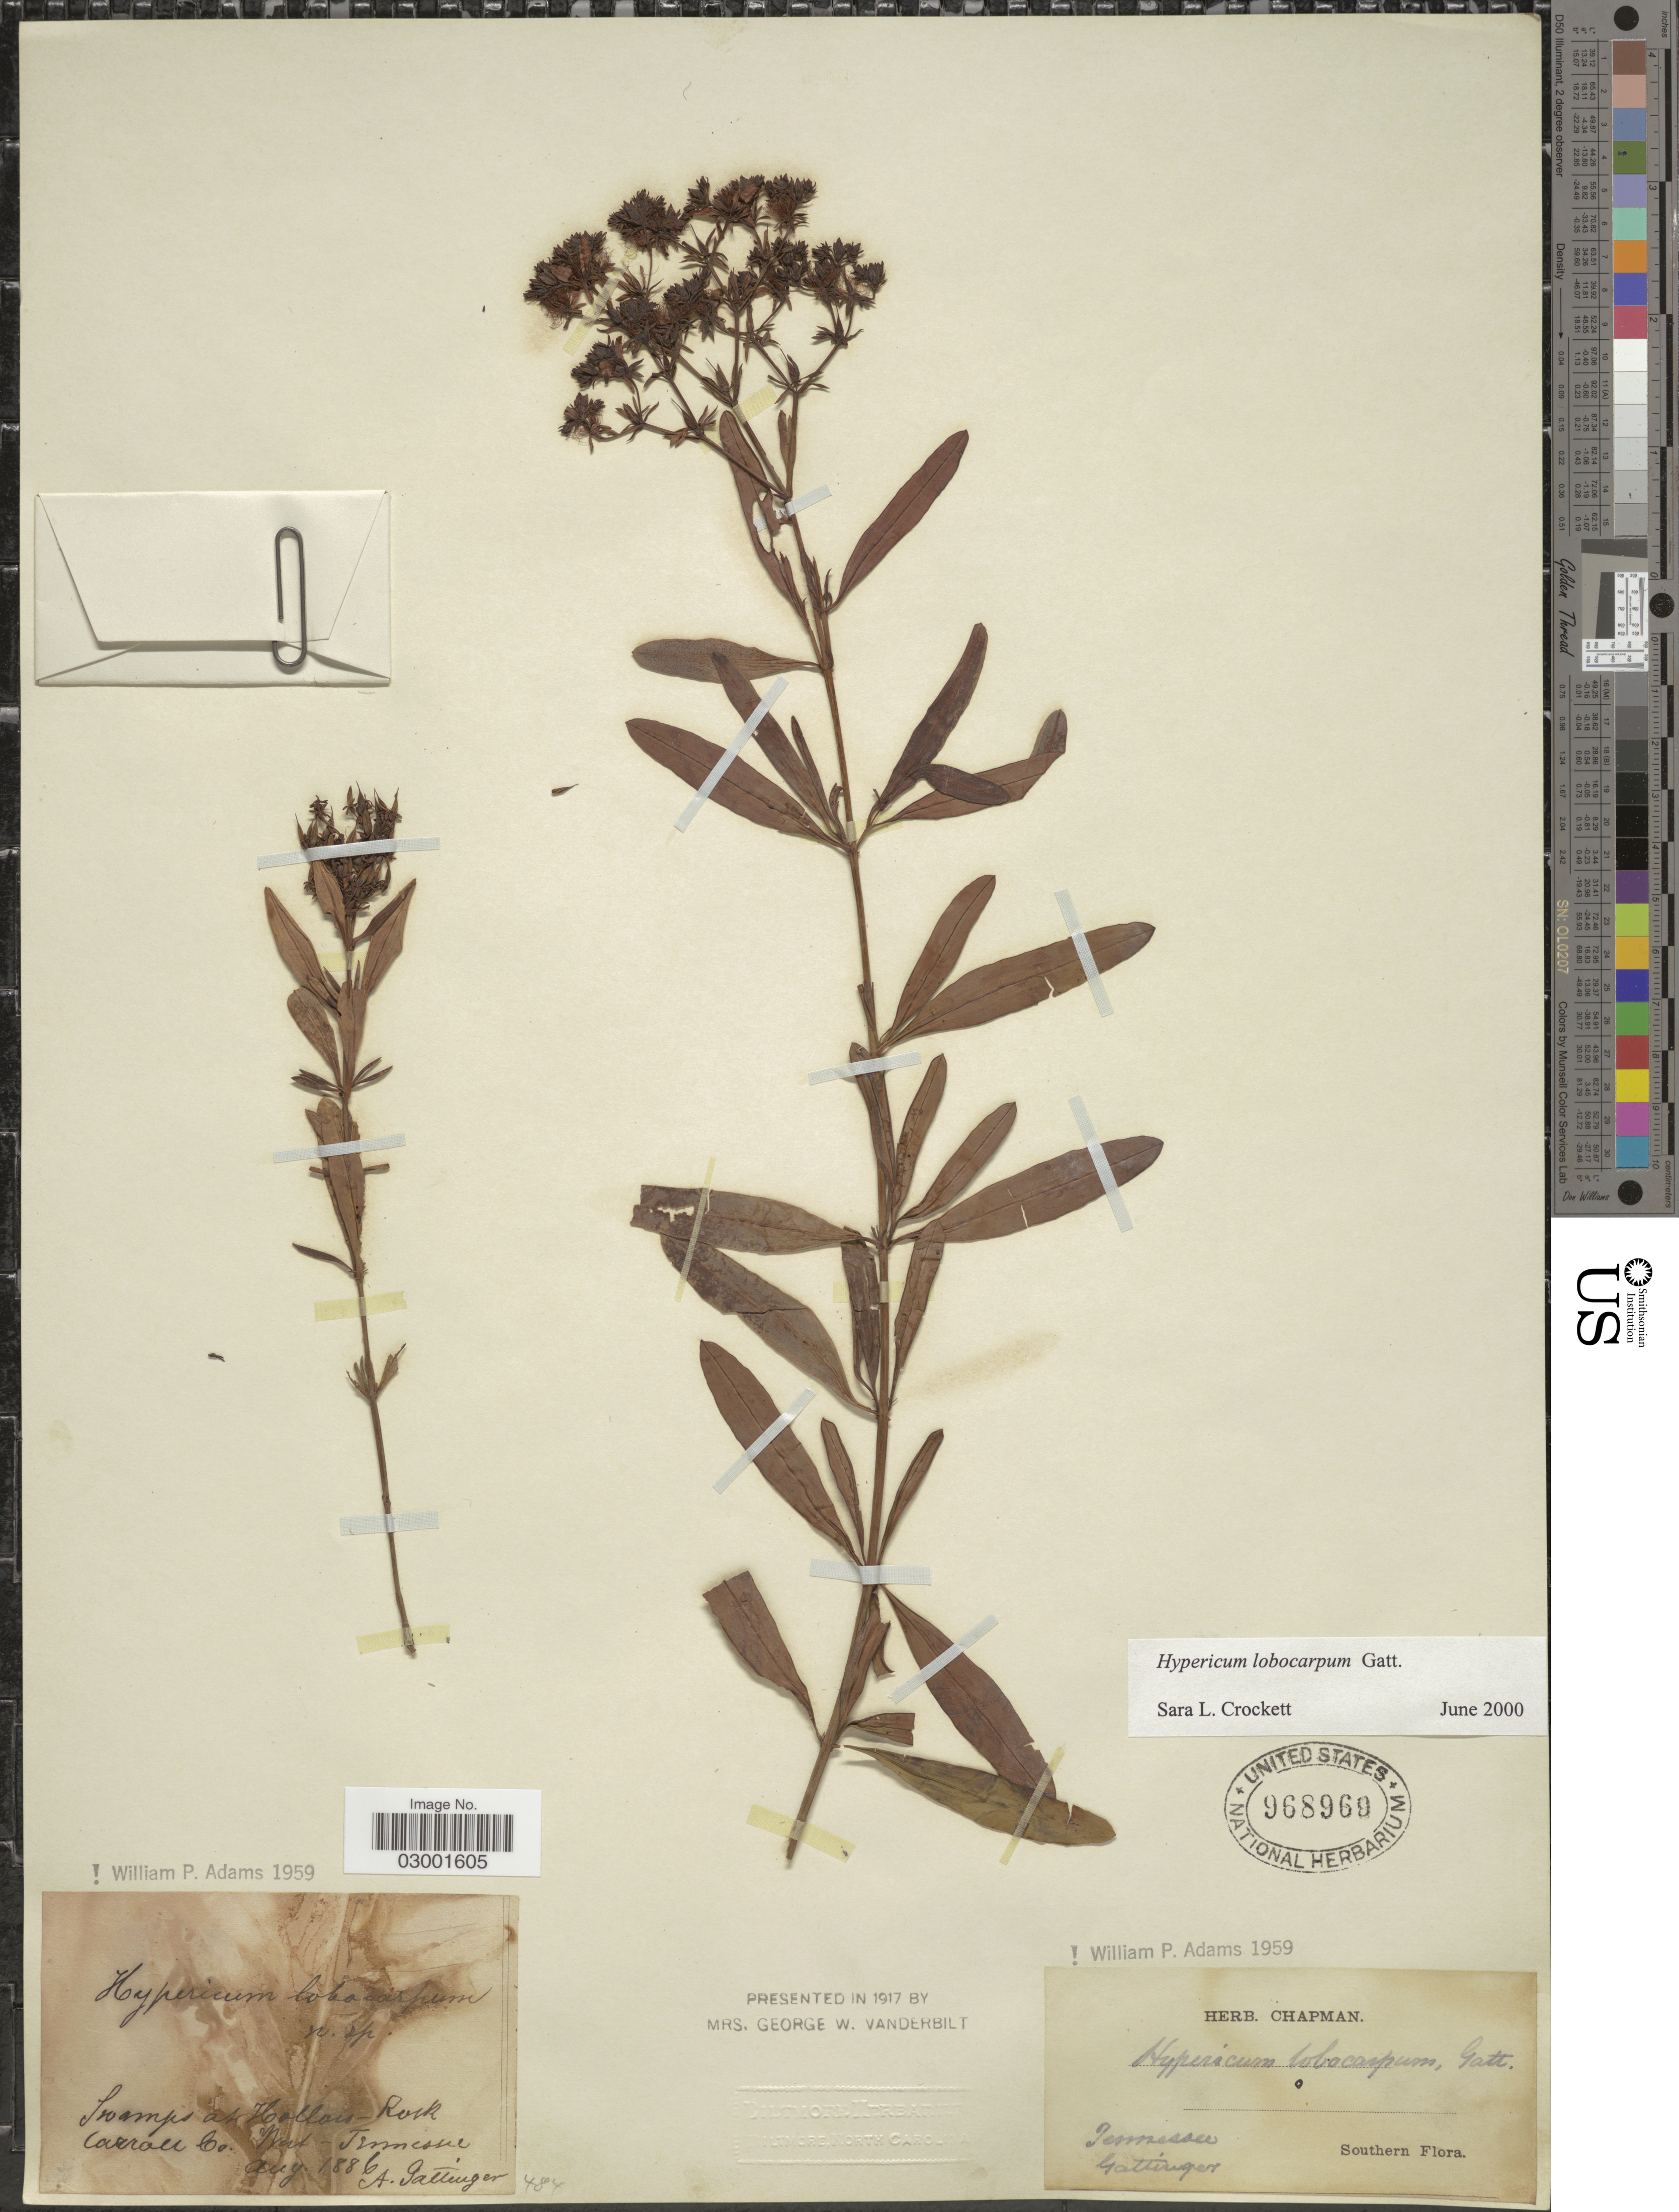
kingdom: Plantae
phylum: Tracheophyta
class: Magnoliopsida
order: Malpighiales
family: Hypericaceae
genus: Hypericum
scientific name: Hypericum lobocarpum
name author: Gatt.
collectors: A. Gattinger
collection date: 1886-08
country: United States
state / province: Tennessee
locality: Southern. Swamps at Hollow-Rock, Carroll Co. West-Tennessee.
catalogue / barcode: US 968969